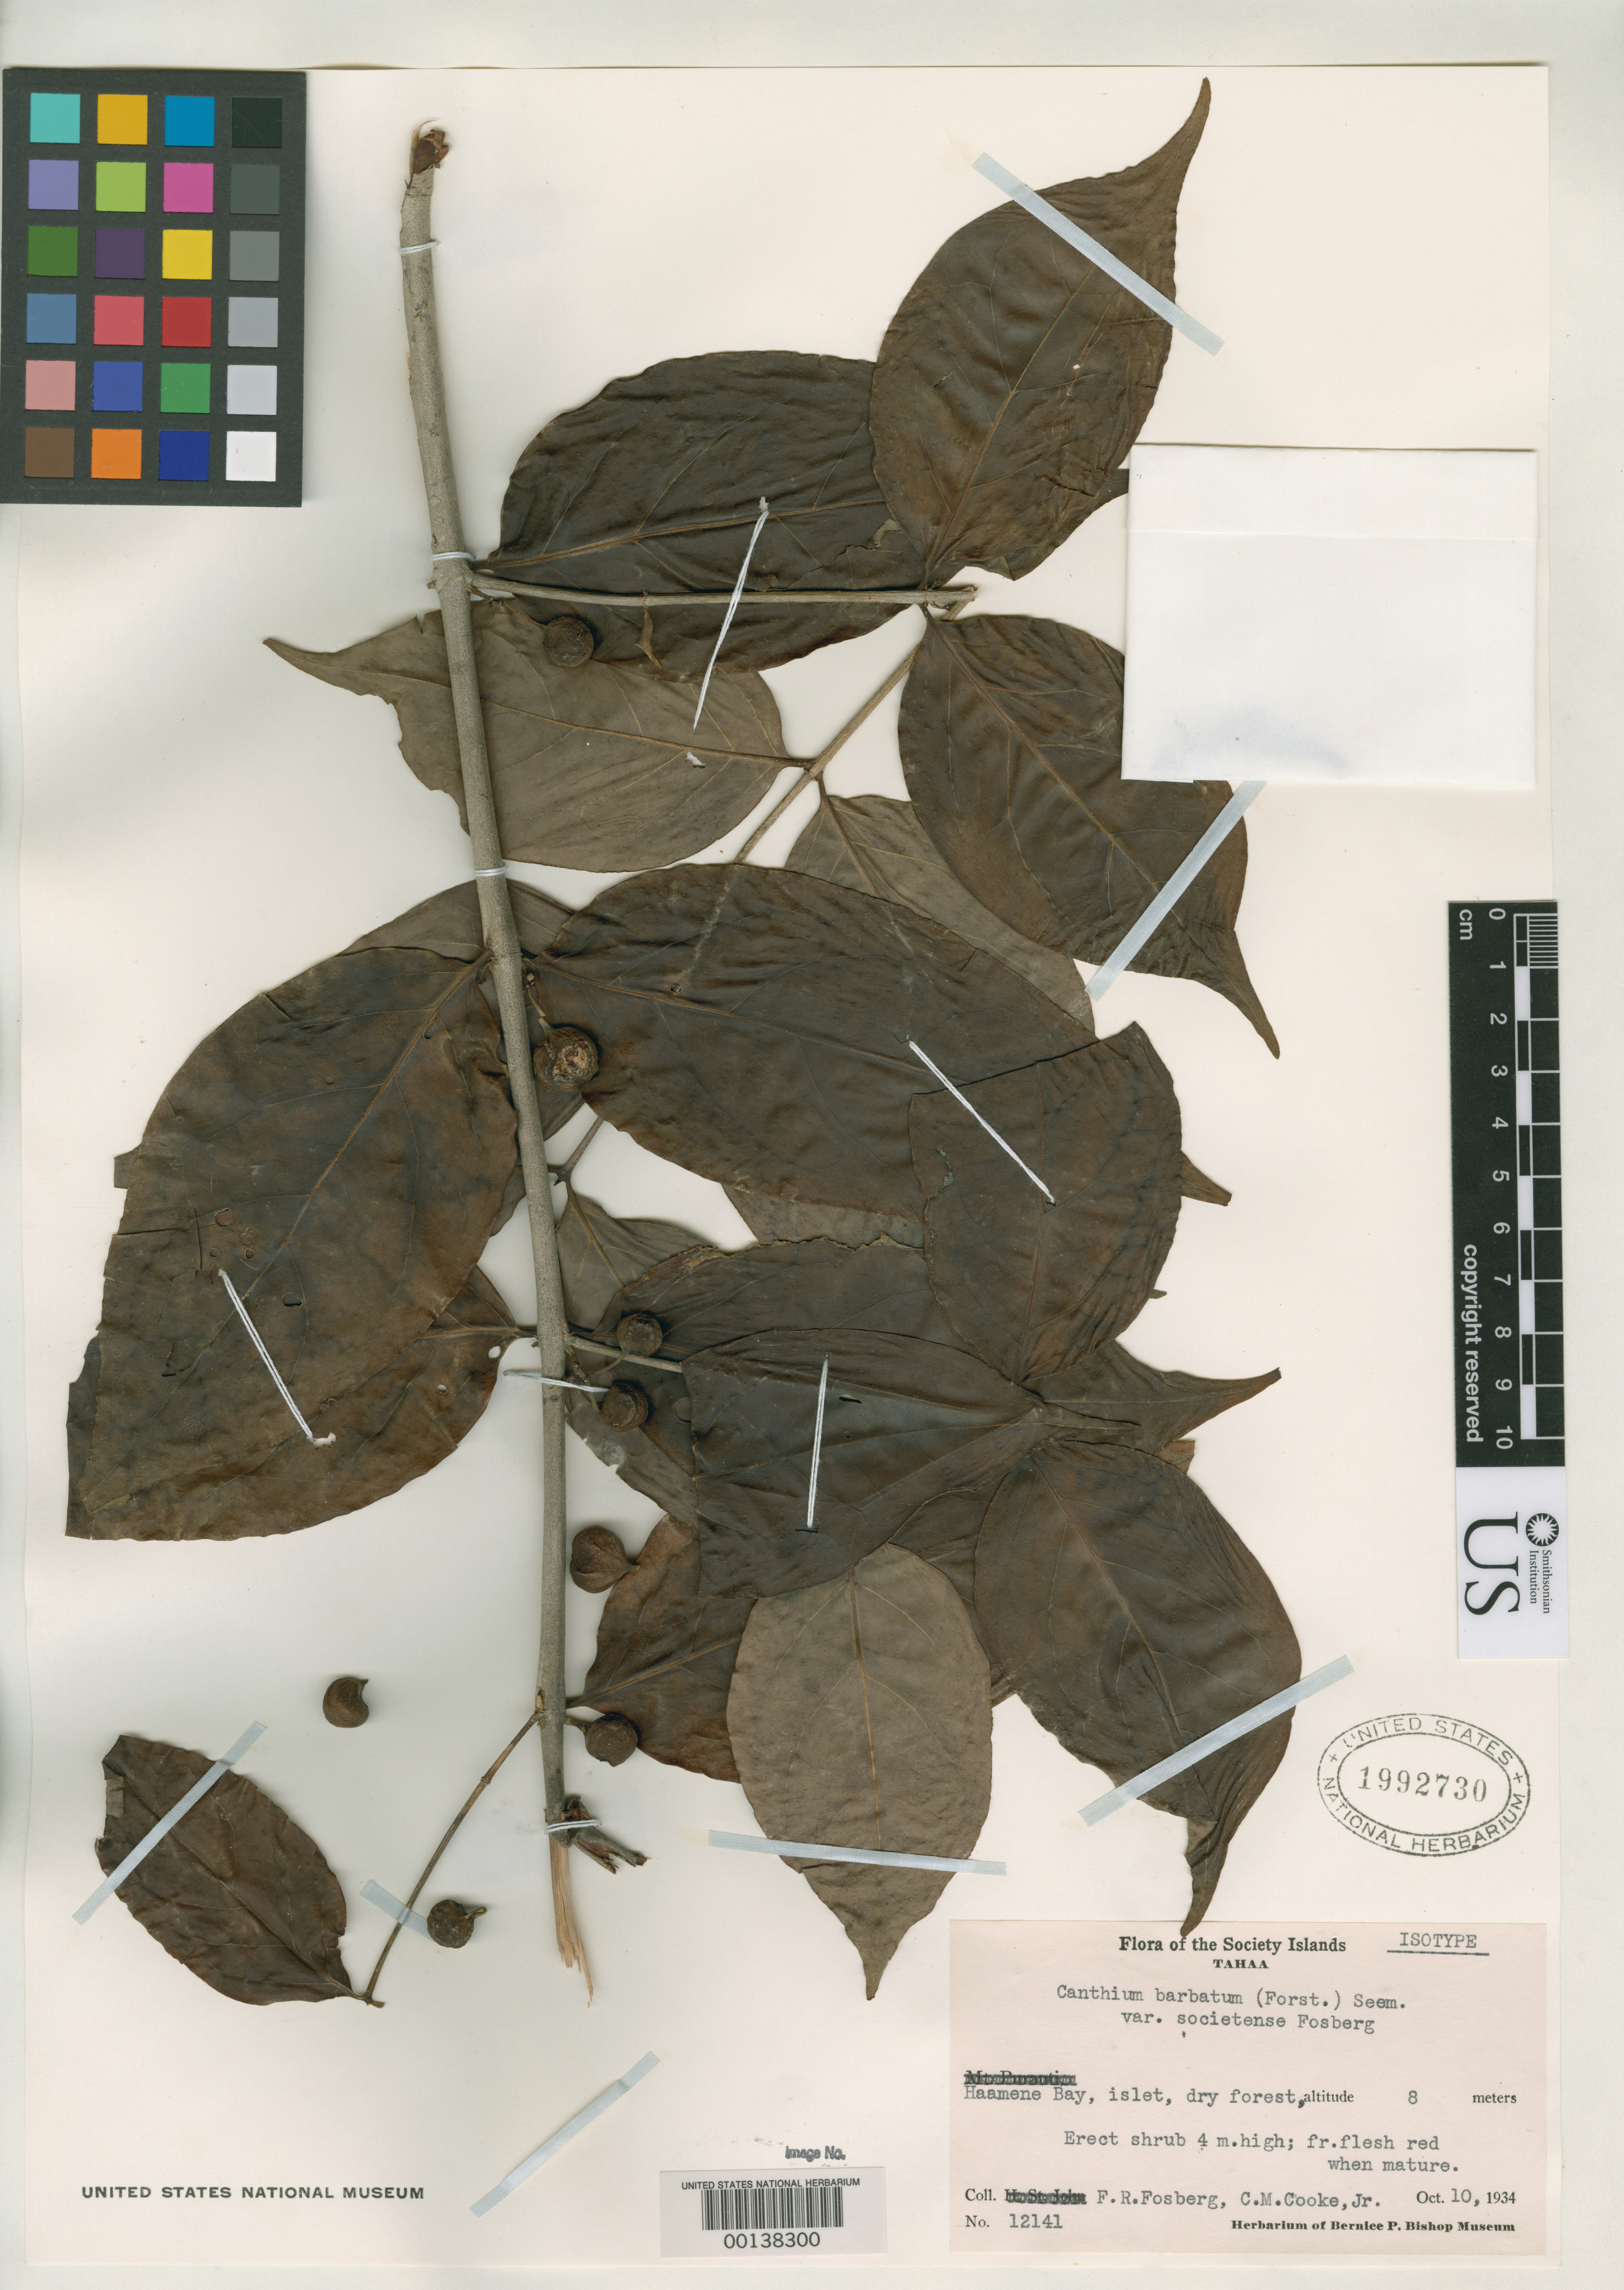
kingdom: Plantae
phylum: Tracheophyta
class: Magnoliopsida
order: Gentianales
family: Rubiaceae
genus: Canthium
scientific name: Canthium barbatum var. societense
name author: Fosberg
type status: Isotype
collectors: F. R. Fosberg & C. M. Cooke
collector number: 12141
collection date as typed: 10 Oct 1934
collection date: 1934-10-10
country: French Polynesia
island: Tahaa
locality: Haamene Bay, Islet. [Society Is.]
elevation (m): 8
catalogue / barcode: US 1992730